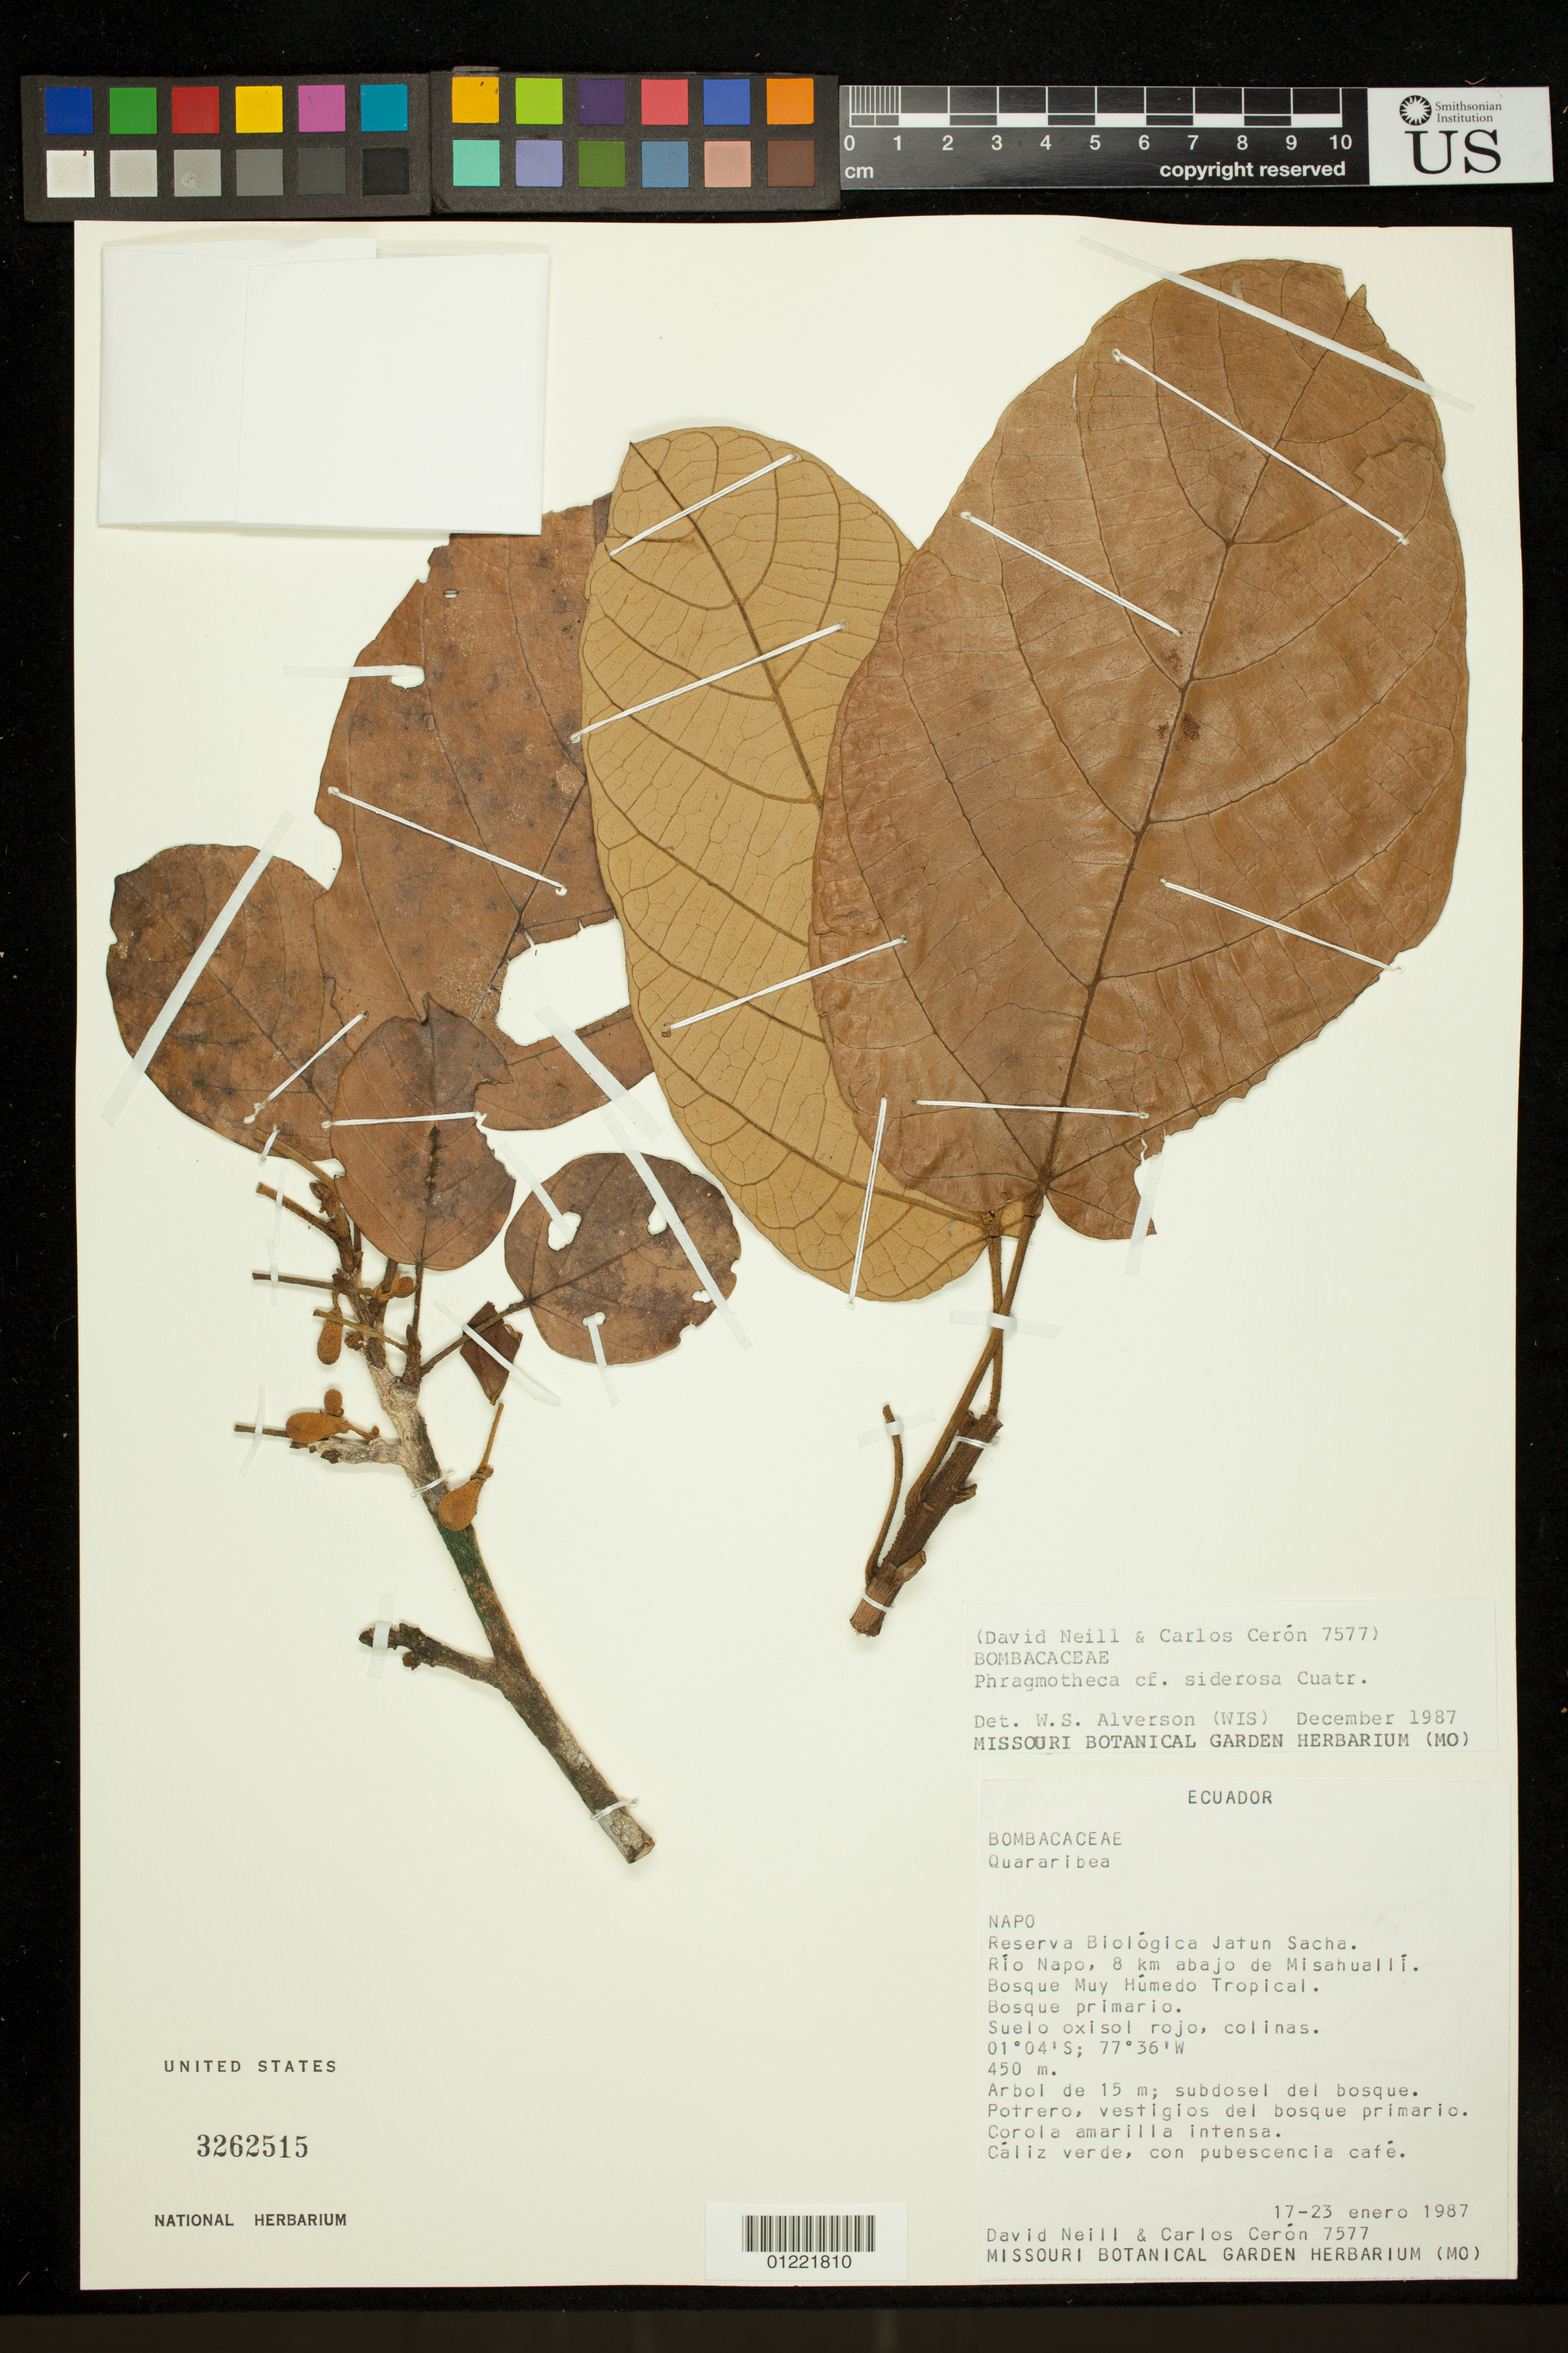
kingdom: Plantae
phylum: Tracheophyta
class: Magnoliopsida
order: Malvales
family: Malvaceae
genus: Phragmotheca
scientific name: Phragmotheca siderosa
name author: Cuatrec.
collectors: D. A. Neill & C. E. Cerón M.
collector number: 7577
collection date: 1987-01-17/1987-01-23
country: Ecuador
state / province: Napo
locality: Reserva Biologica Jatun Sacha. Rio Napo, 8 km abajo de Misahualli.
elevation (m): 450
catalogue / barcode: US 3262515